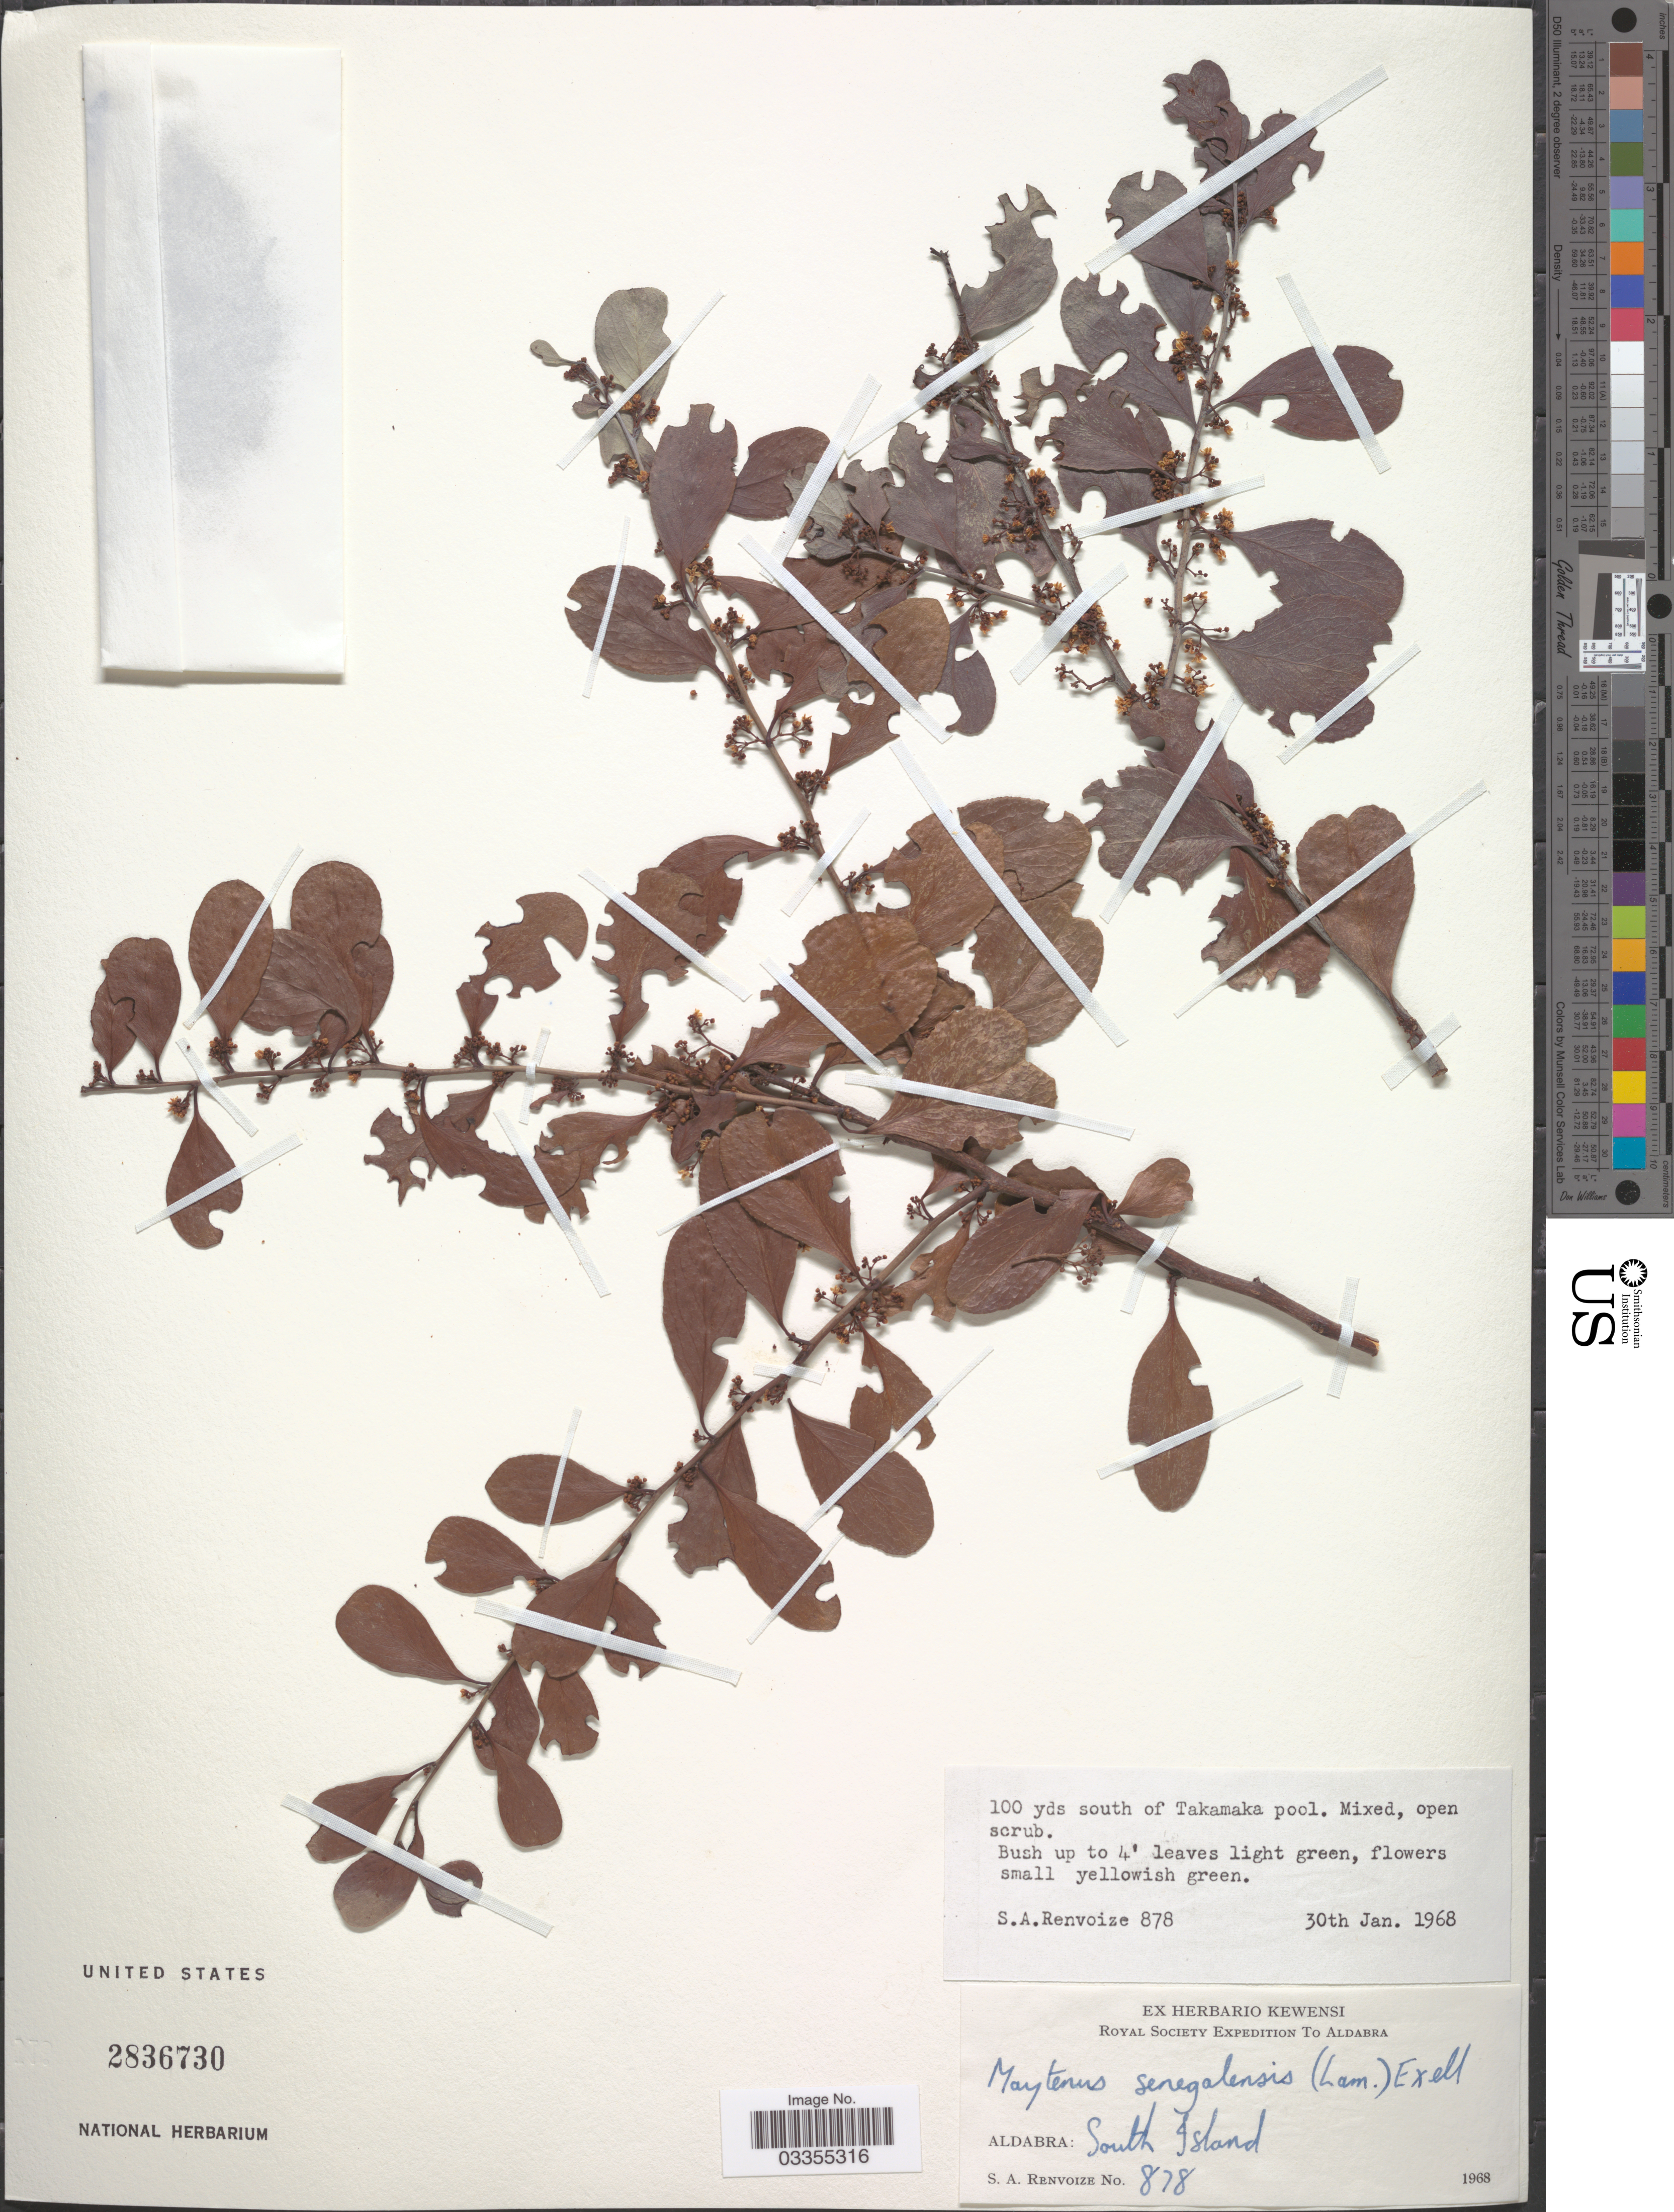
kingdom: Plantae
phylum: Tracheophyta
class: Magnoliopsida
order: Celastrales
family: Celastraceae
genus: Gymnosporia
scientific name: Gymnosporia grossulariae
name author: (Tul.) Loes.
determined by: Strong, Mark T., (BOT), Smithsonian Institution - National Museum of Natural History (UNITED STATES)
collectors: S. A. Renvoize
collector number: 878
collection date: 1968-01-30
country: Seychelles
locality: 100 yds south of Takamaka pool. Aldabra: South Island.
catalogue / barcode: US 2836730